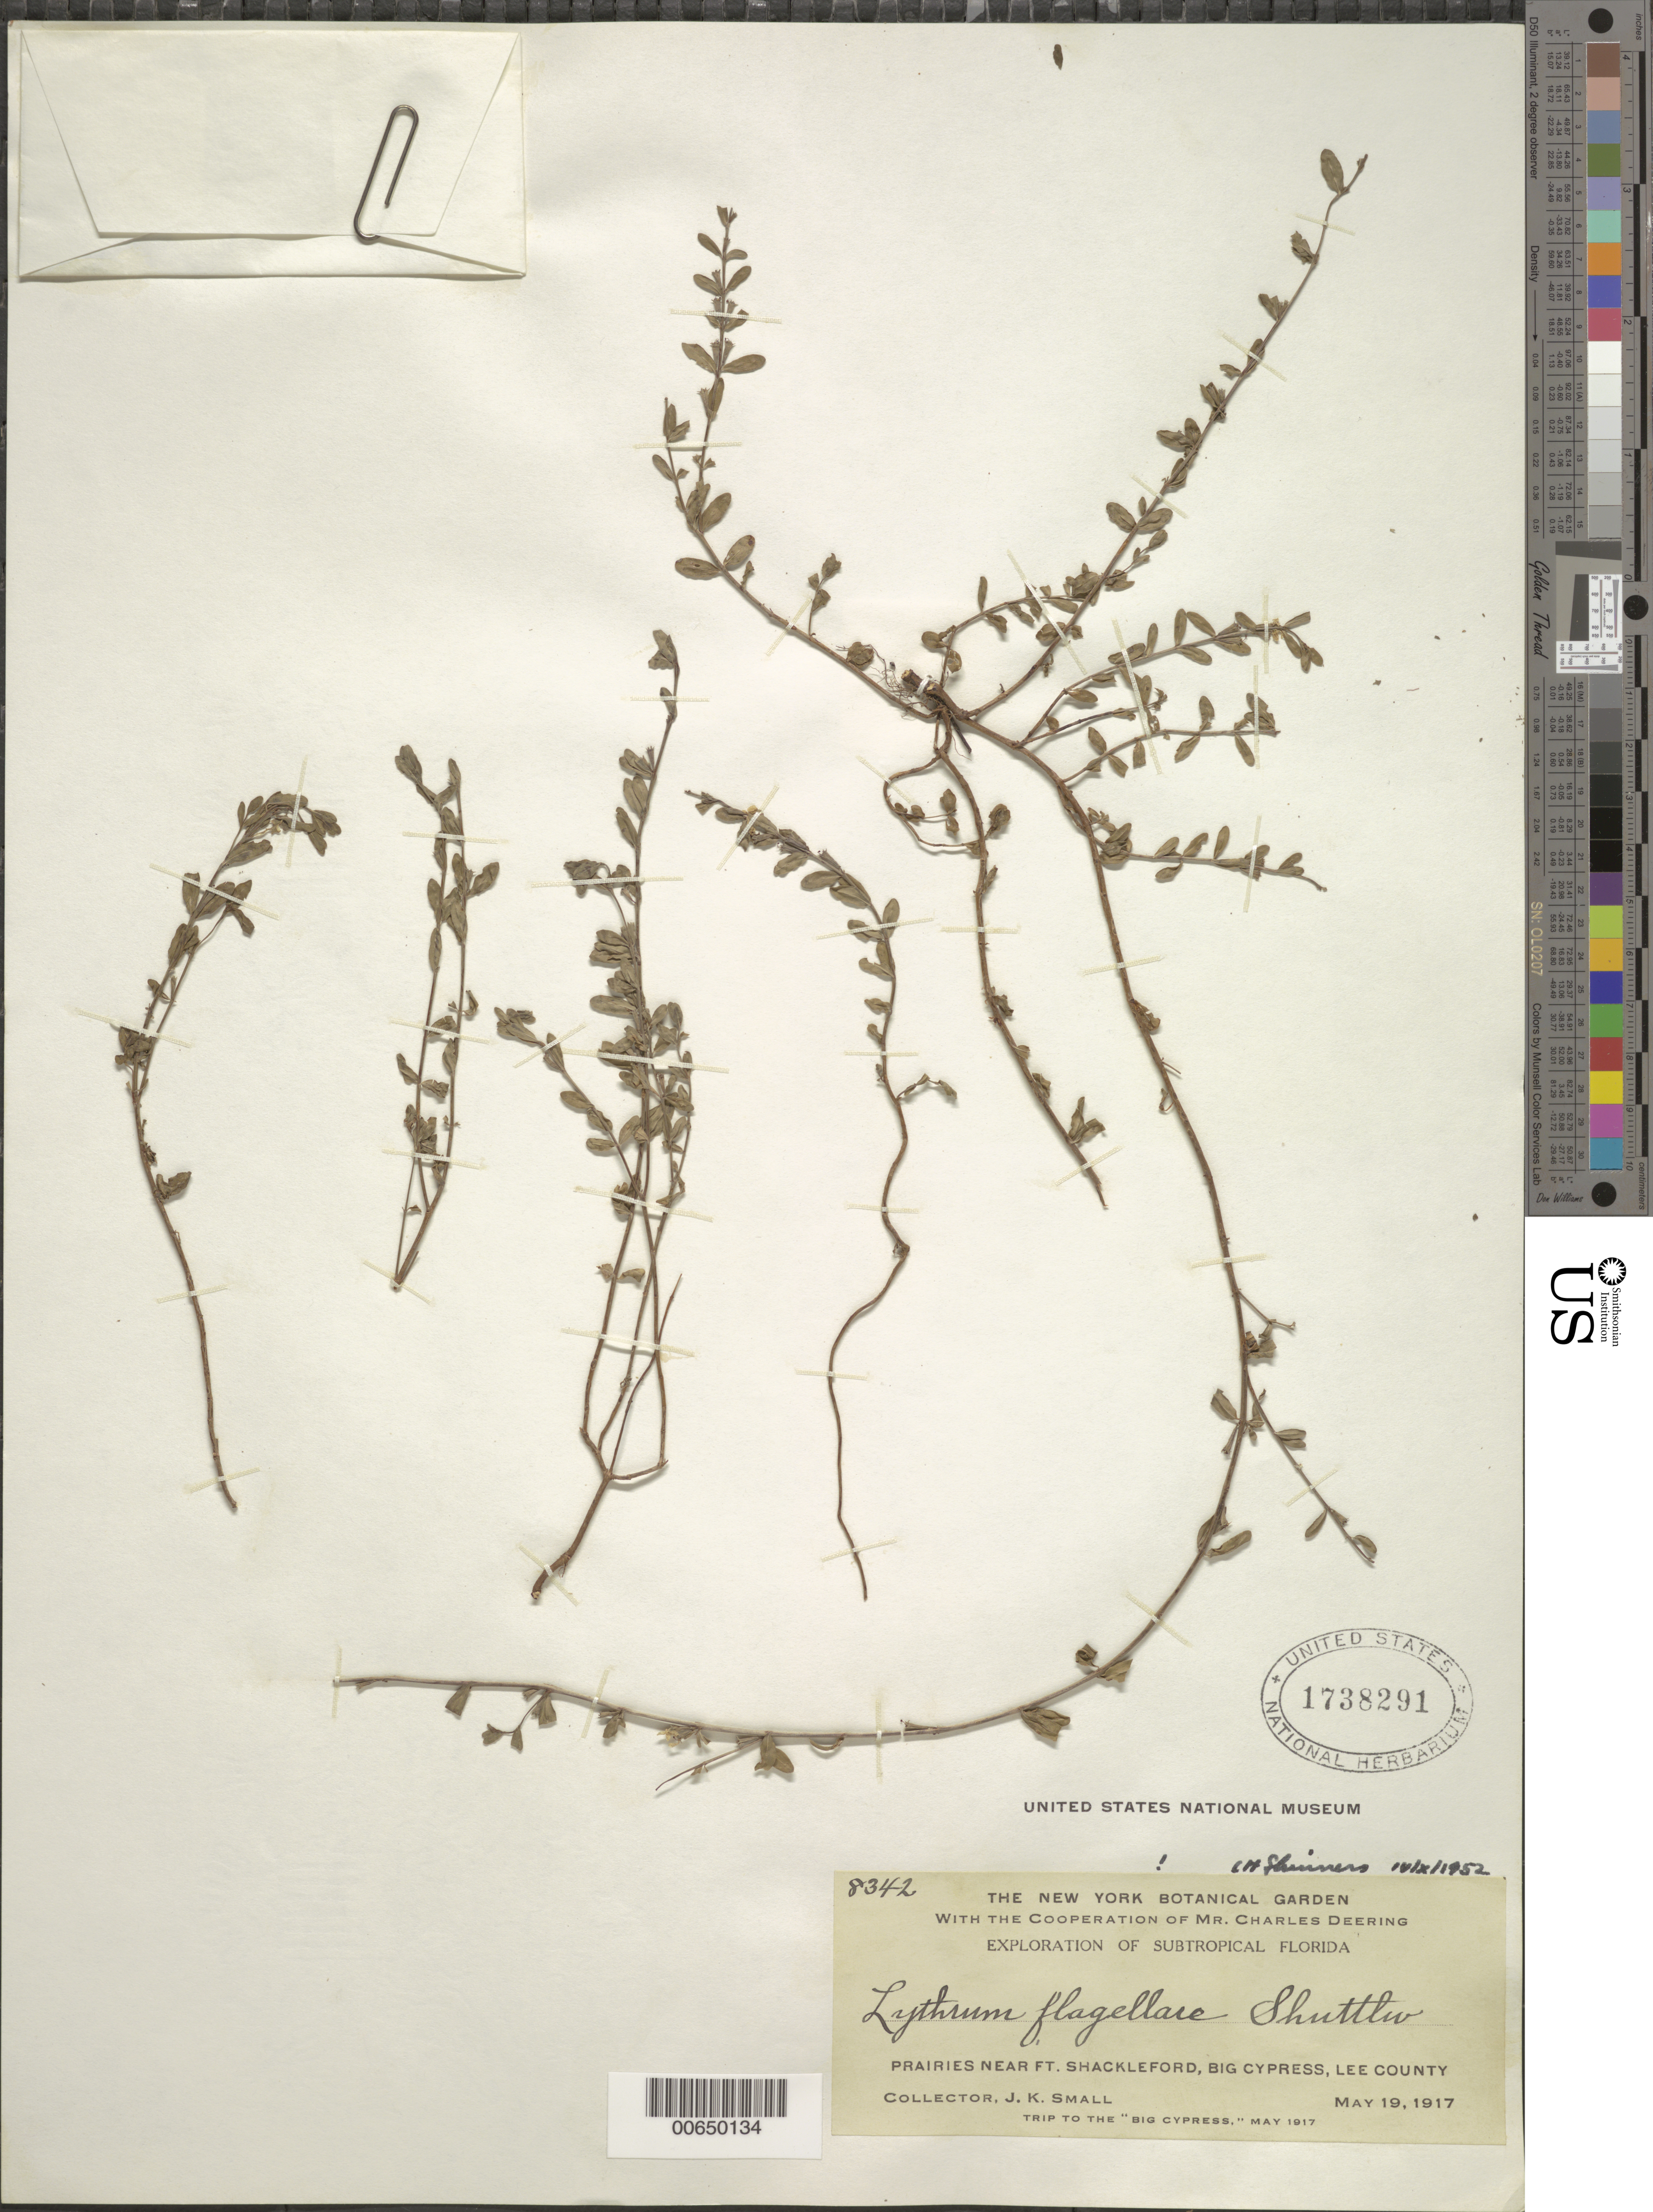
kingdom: Plantae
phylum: Tracheophyta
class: Magnoliopsida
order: Myrtales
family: Lythraceae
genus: Lythrum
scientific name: Lythrum flagellare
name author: Shuttlew. ex Chapm.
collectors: J. K. Small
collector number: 8342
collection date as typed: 19 May 1917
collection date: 1917-05-19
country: United States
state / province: Florida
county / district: Lee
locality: Prairies near Ft. Shakleford, Big Cypress.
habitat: Prairies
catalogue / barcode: US 1738291